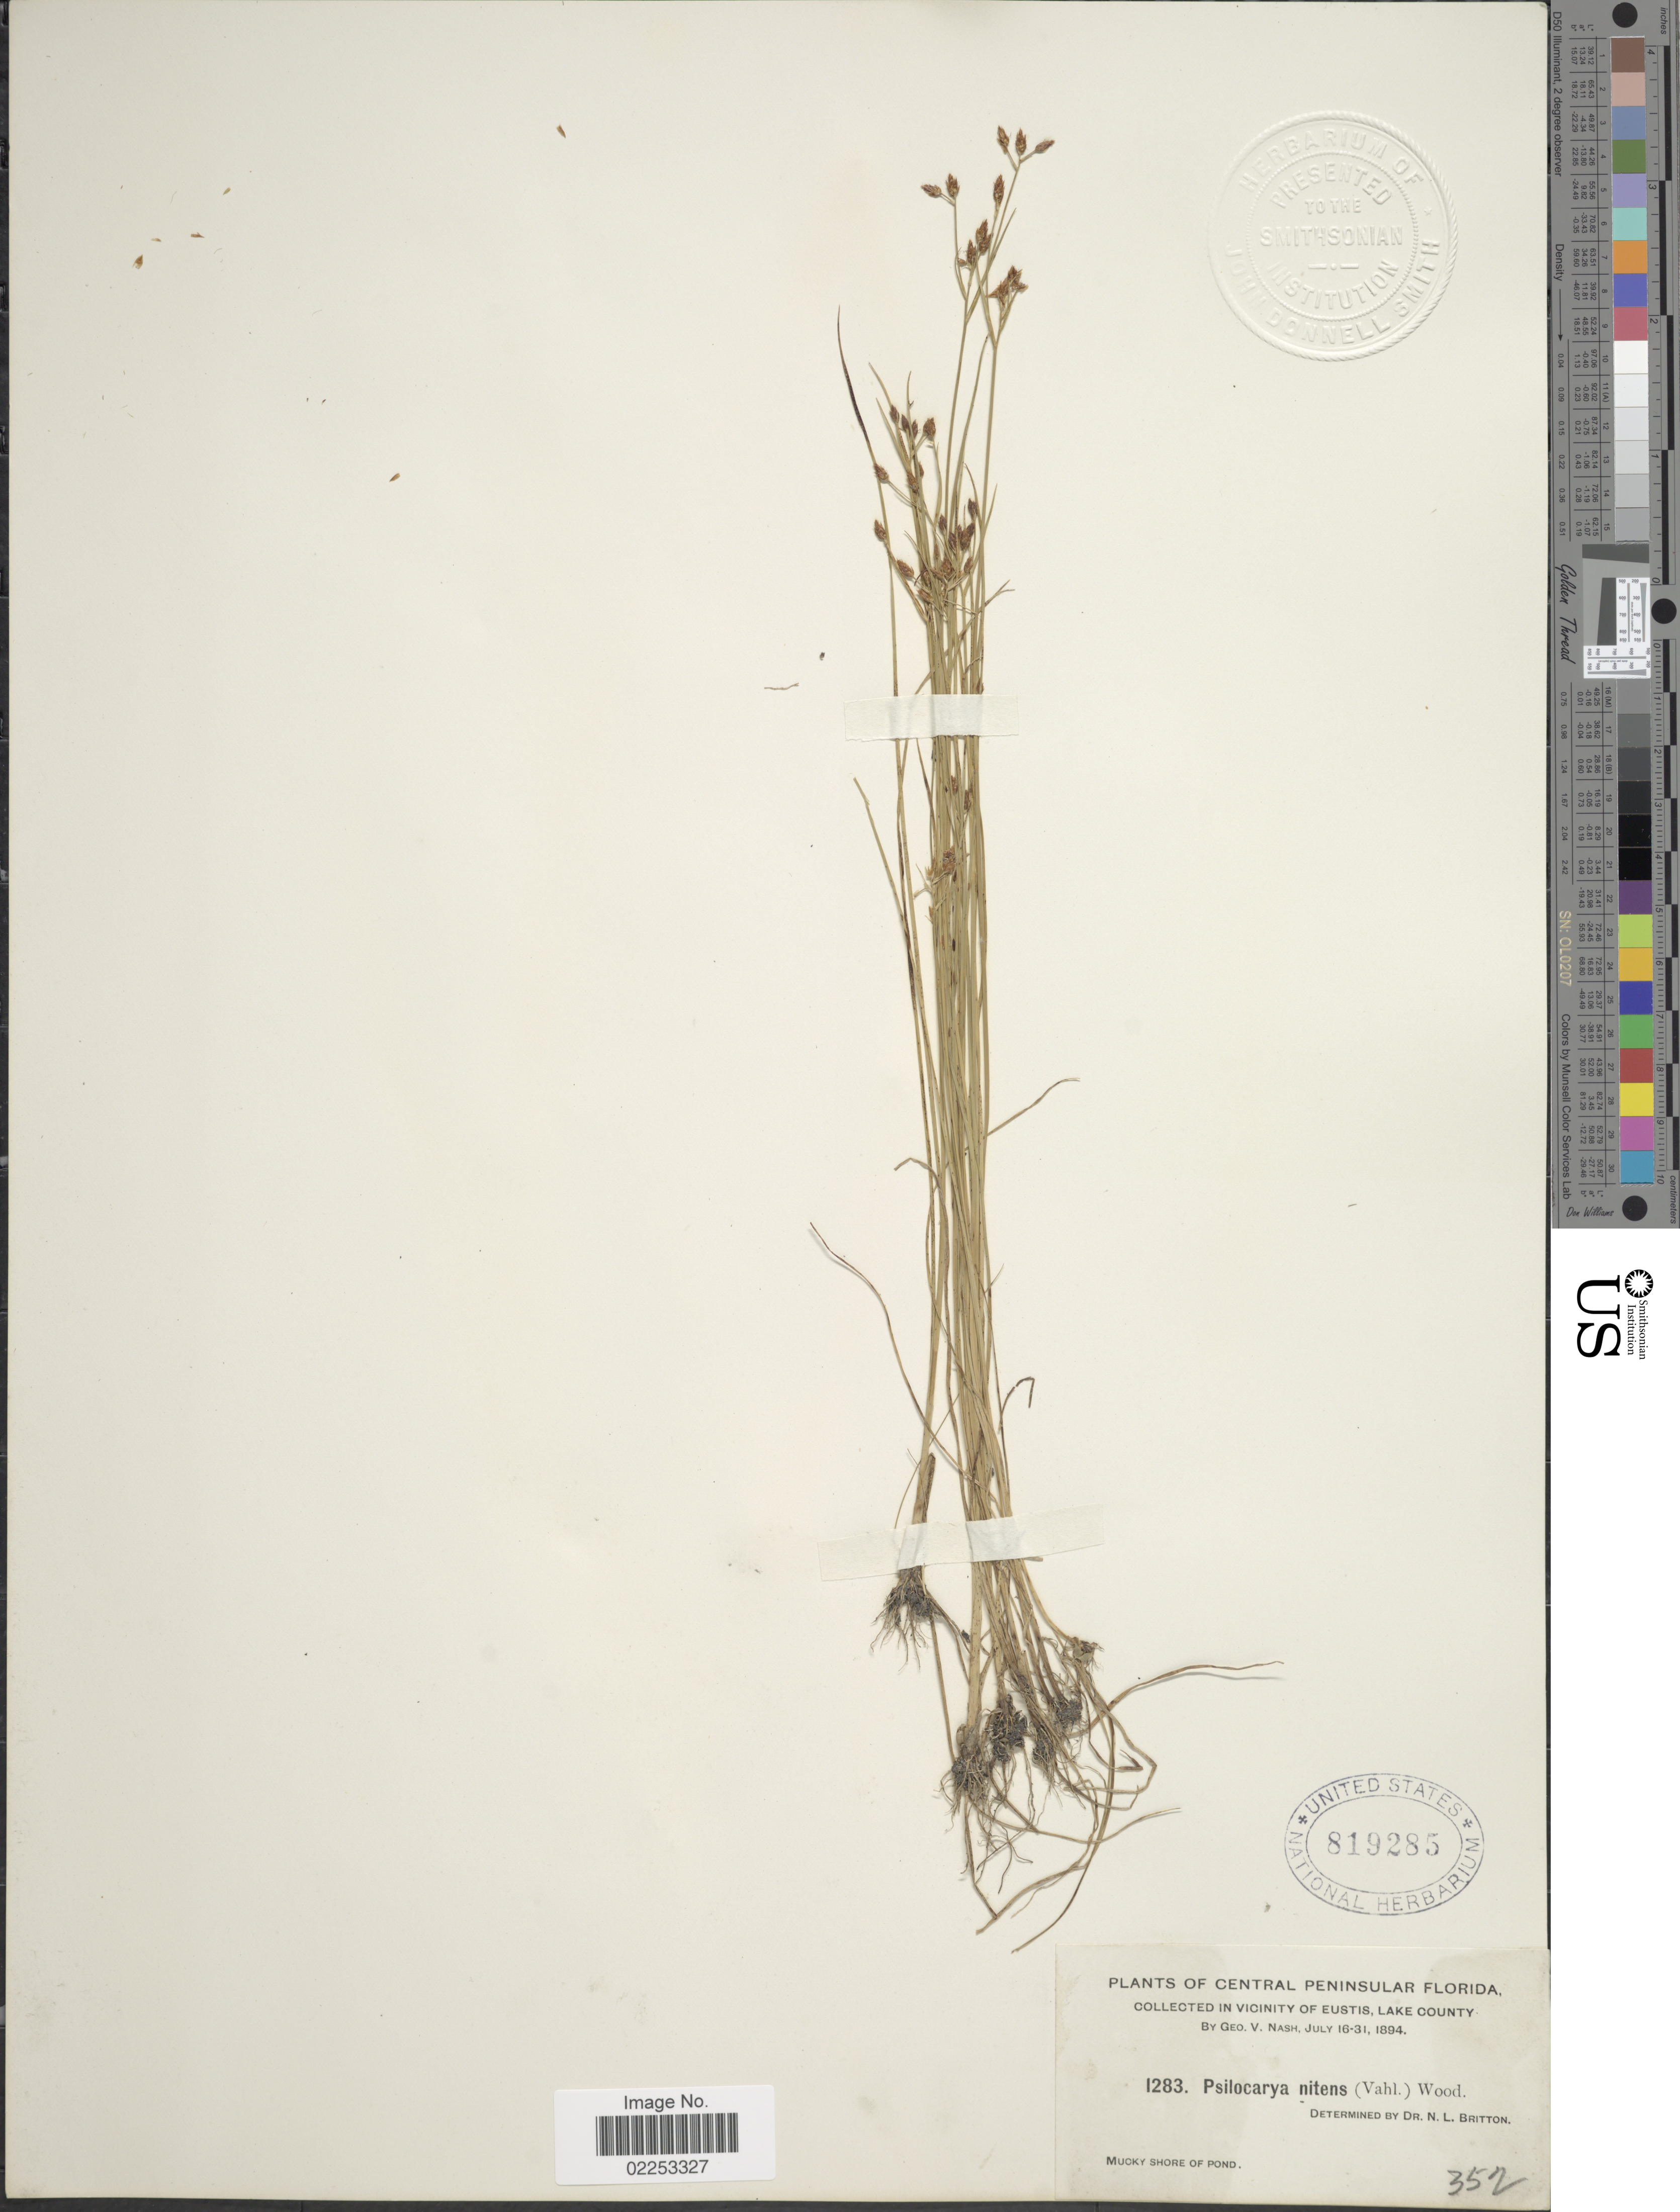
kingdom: Plantae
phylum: Tracheophyta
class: Liliopsida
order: Poales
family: Cyperaceae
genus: Rhynchospora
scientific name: Rhynchospora scirpoides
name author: (Torr.) Griseb.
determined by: Strong, Mark T., (BOT), Smithsonian Institution - National Museum of Natural History (UNITED STATES)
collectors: G. V. Nash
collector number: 1283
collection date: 1894-07-16/1894-07-31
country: United States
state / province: Florida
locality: Central Peninsular Florida, In Vicinity of Eustis, Lake County, Mucky Shore of Pond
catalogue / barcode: US 819285